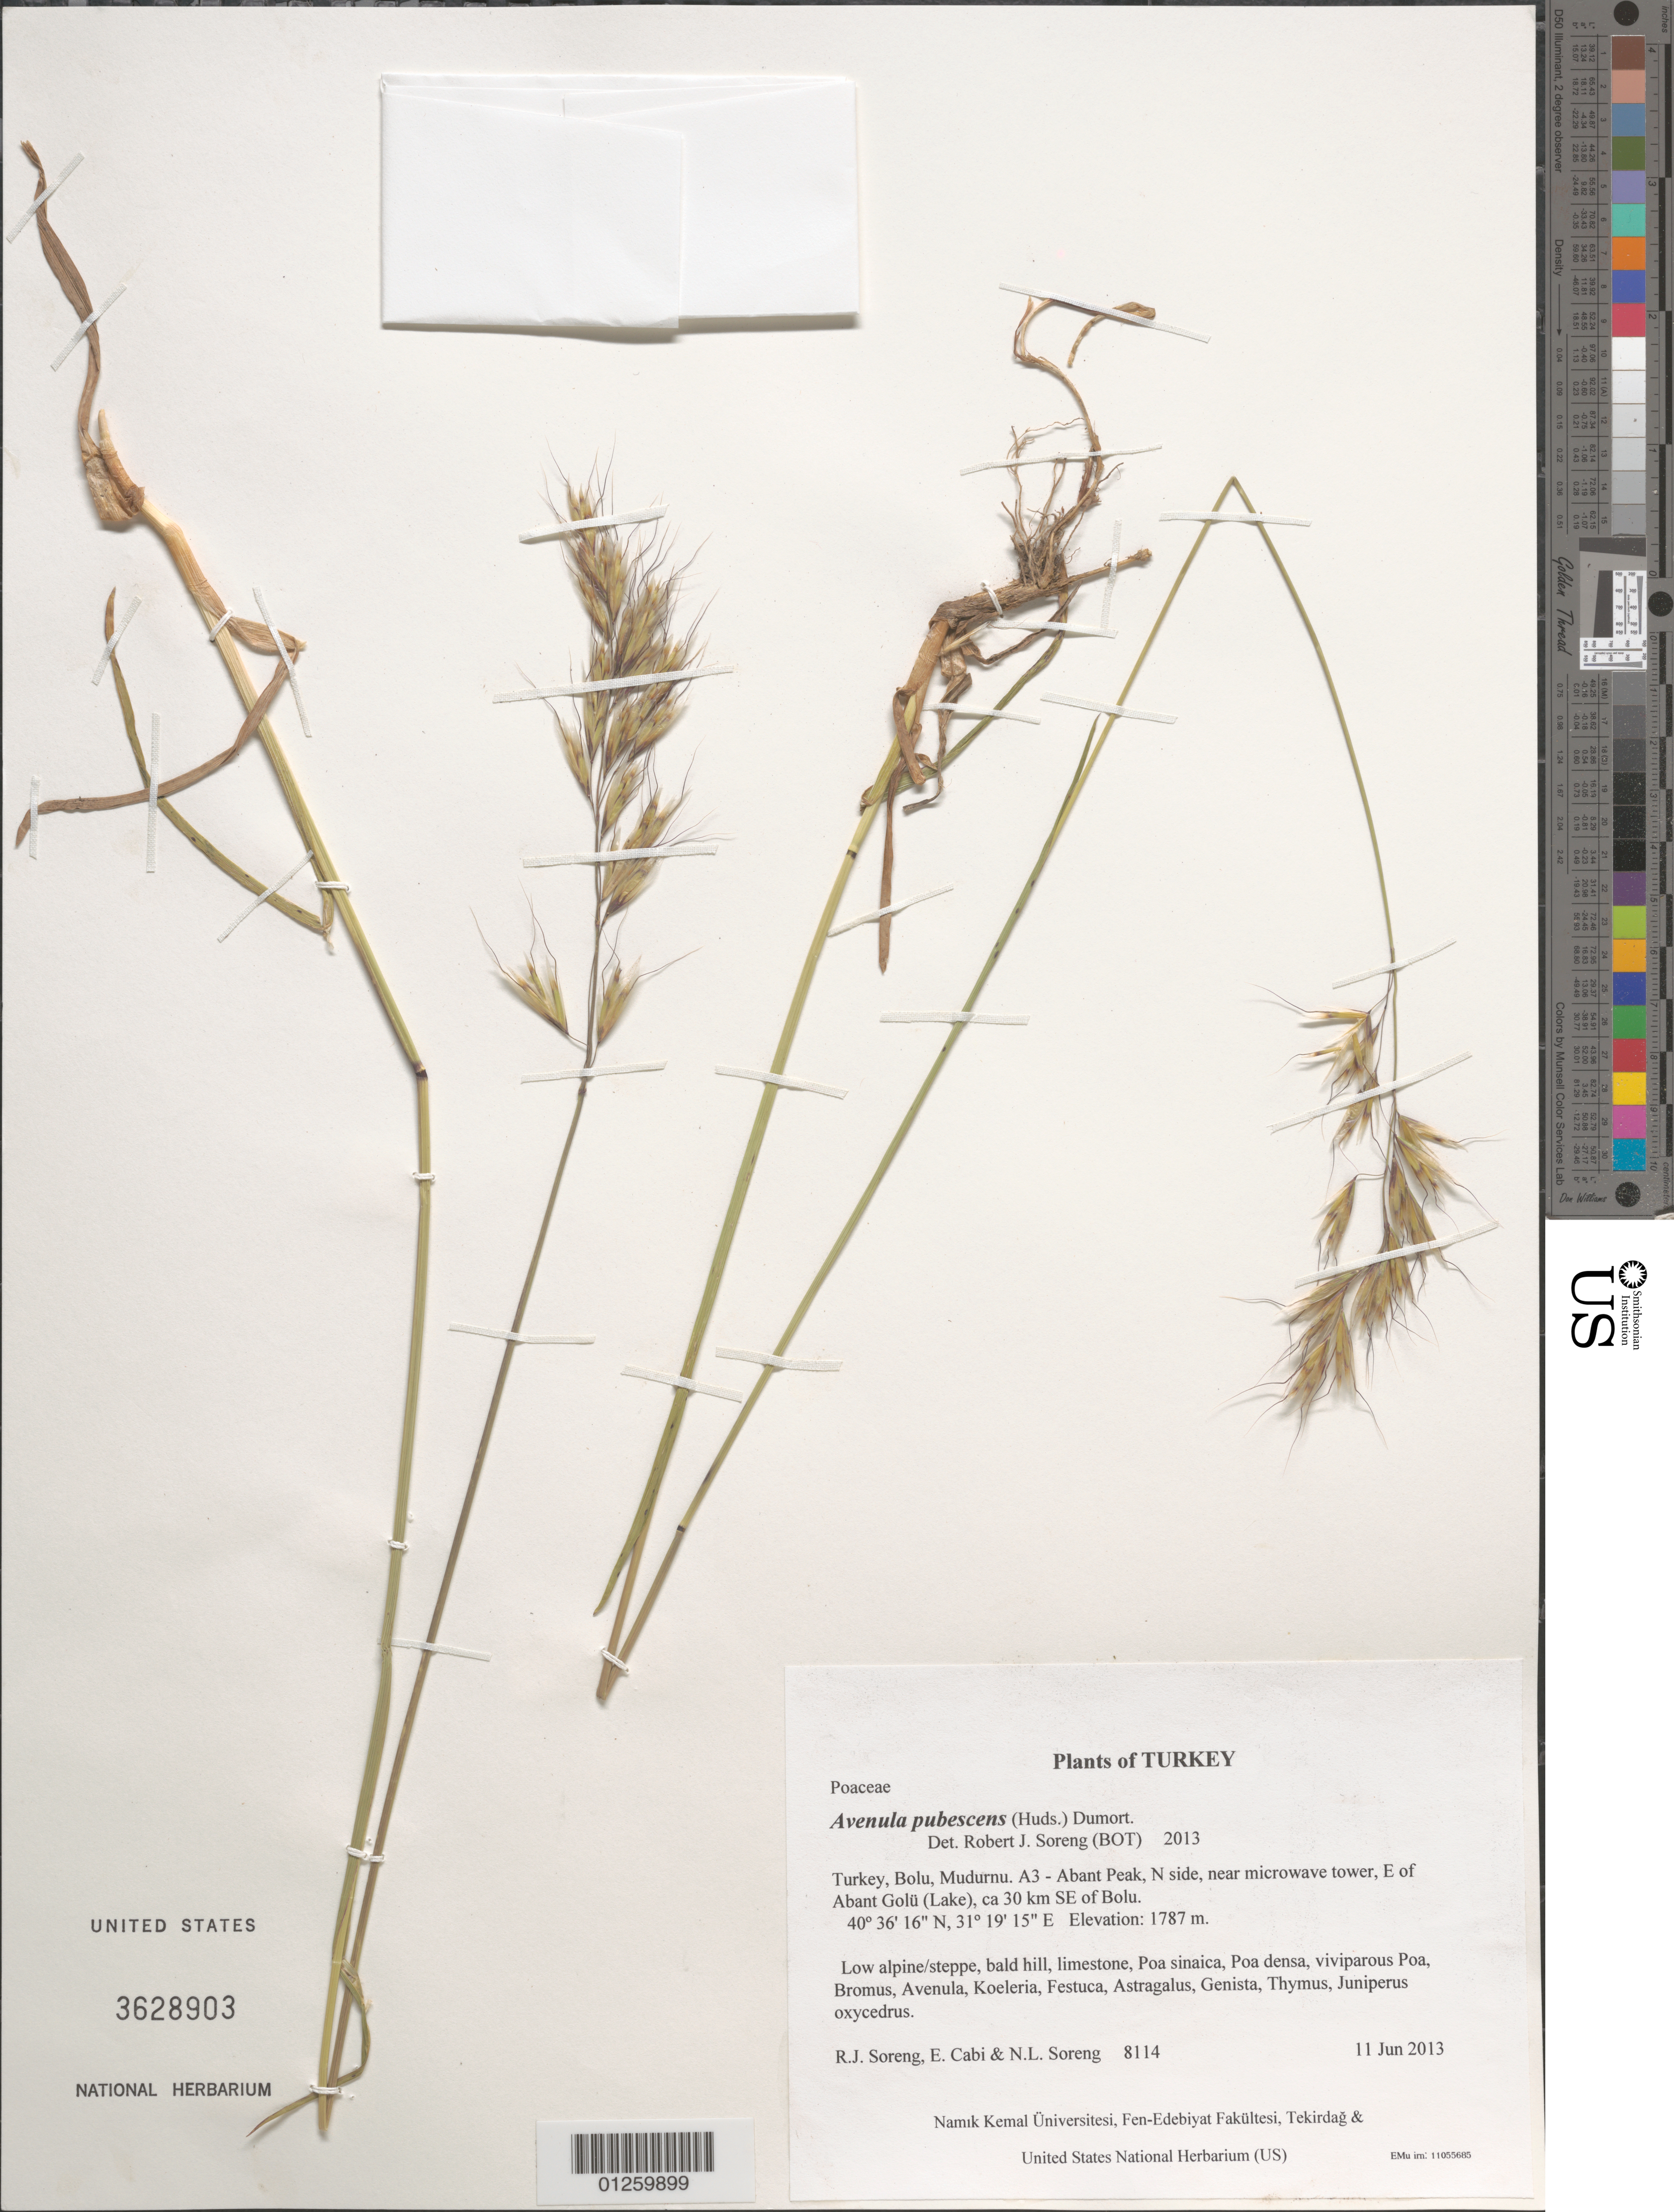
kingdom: Plantae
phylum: Tracheophyta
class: Liliopsida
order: Poales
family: Poaceae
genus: Avenula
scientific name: Avenula pubescens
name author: (Huds.) Dumort.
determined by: Soreng, Robert J., Research Associate (BOT), Smithsonian Institution - National Museum of Natural History (UNITED STATES)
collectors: R. J. Soreng, E. Cabi & N. L. Soreng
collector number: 8114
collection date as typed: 2013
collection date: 2013-06-11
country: Turkey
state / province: Bolu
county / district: Mudurnu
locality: A3 - Abant Peak, N side, near microwave tower, E of Abant Gölü (Lake), ca 30 km SE of Bolu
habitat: Low alpine/steppe, bald hill, limestone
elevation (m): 1787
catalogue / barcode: US 3628903